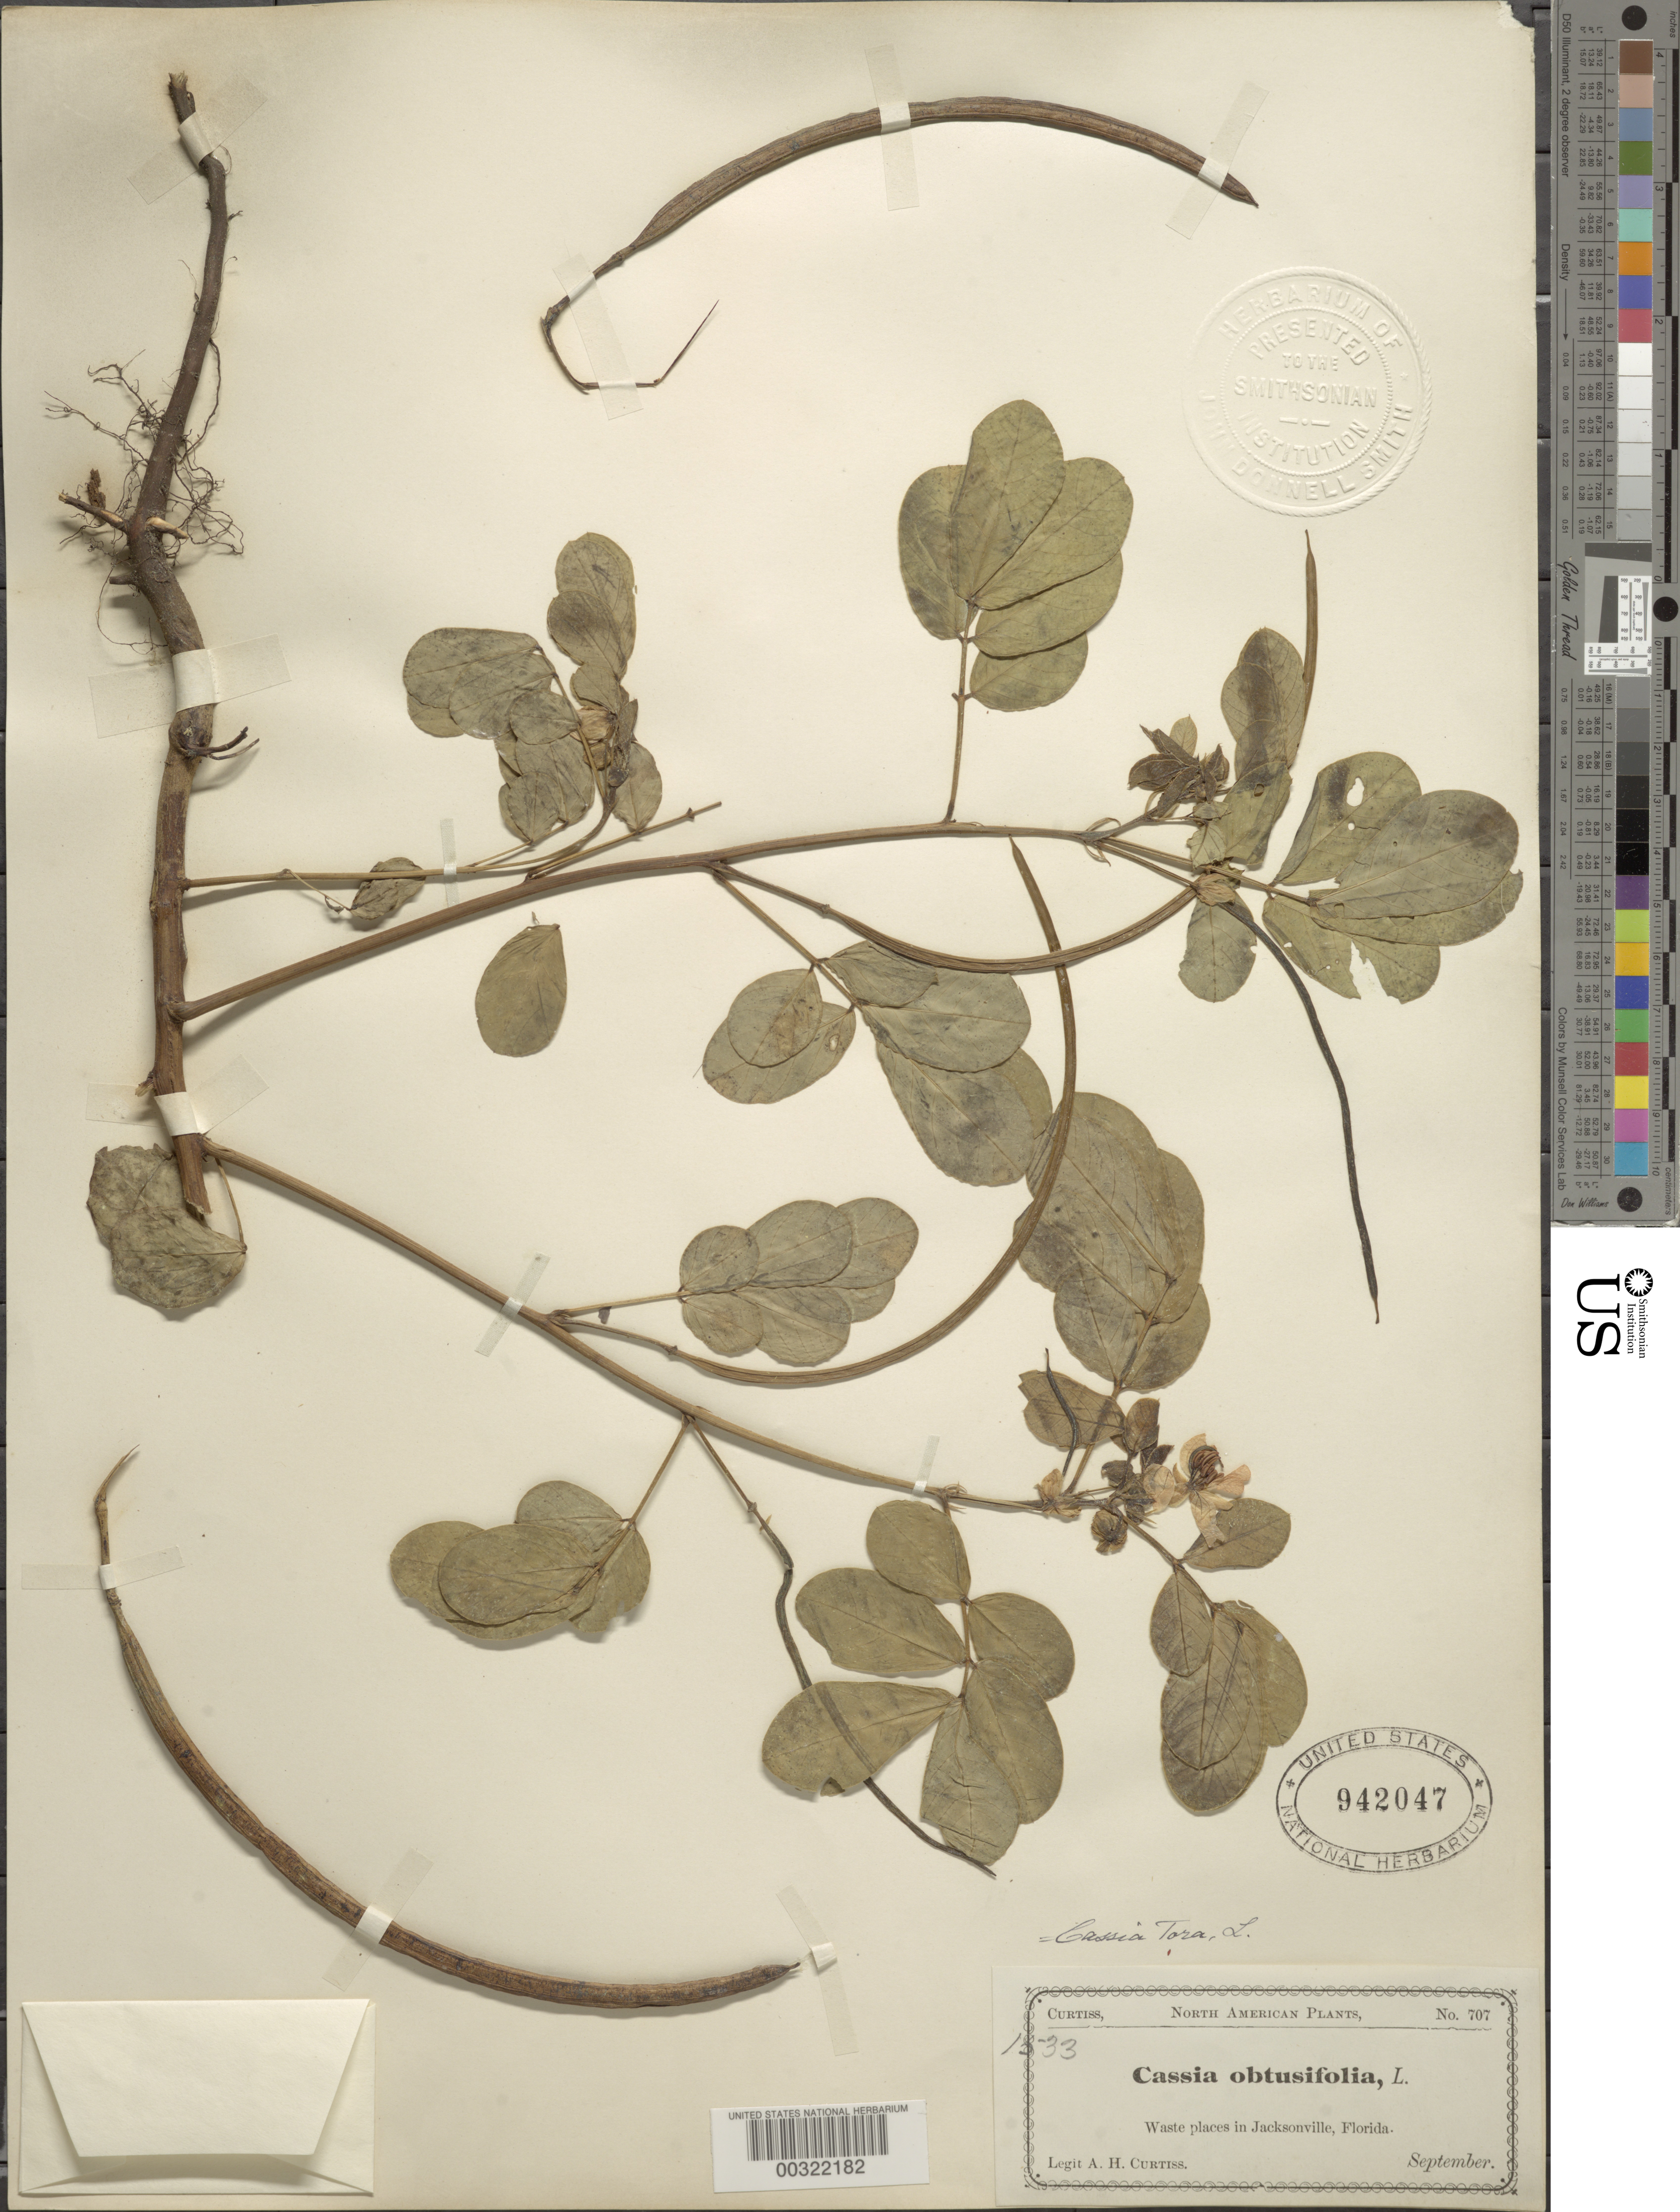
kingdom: Plantae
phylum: Tracheophyta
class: Magnoliopsida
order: Fabales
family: Fabaceae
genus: Senna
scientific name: Senna obtusifolia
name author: (L.) H.S. Irwin & Barneby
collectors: A. H. Curtiss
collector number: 707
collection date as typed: Sep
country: United States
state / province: Florida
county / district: Duval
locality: Jacksonville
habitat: Waste places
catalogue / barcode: US 942047